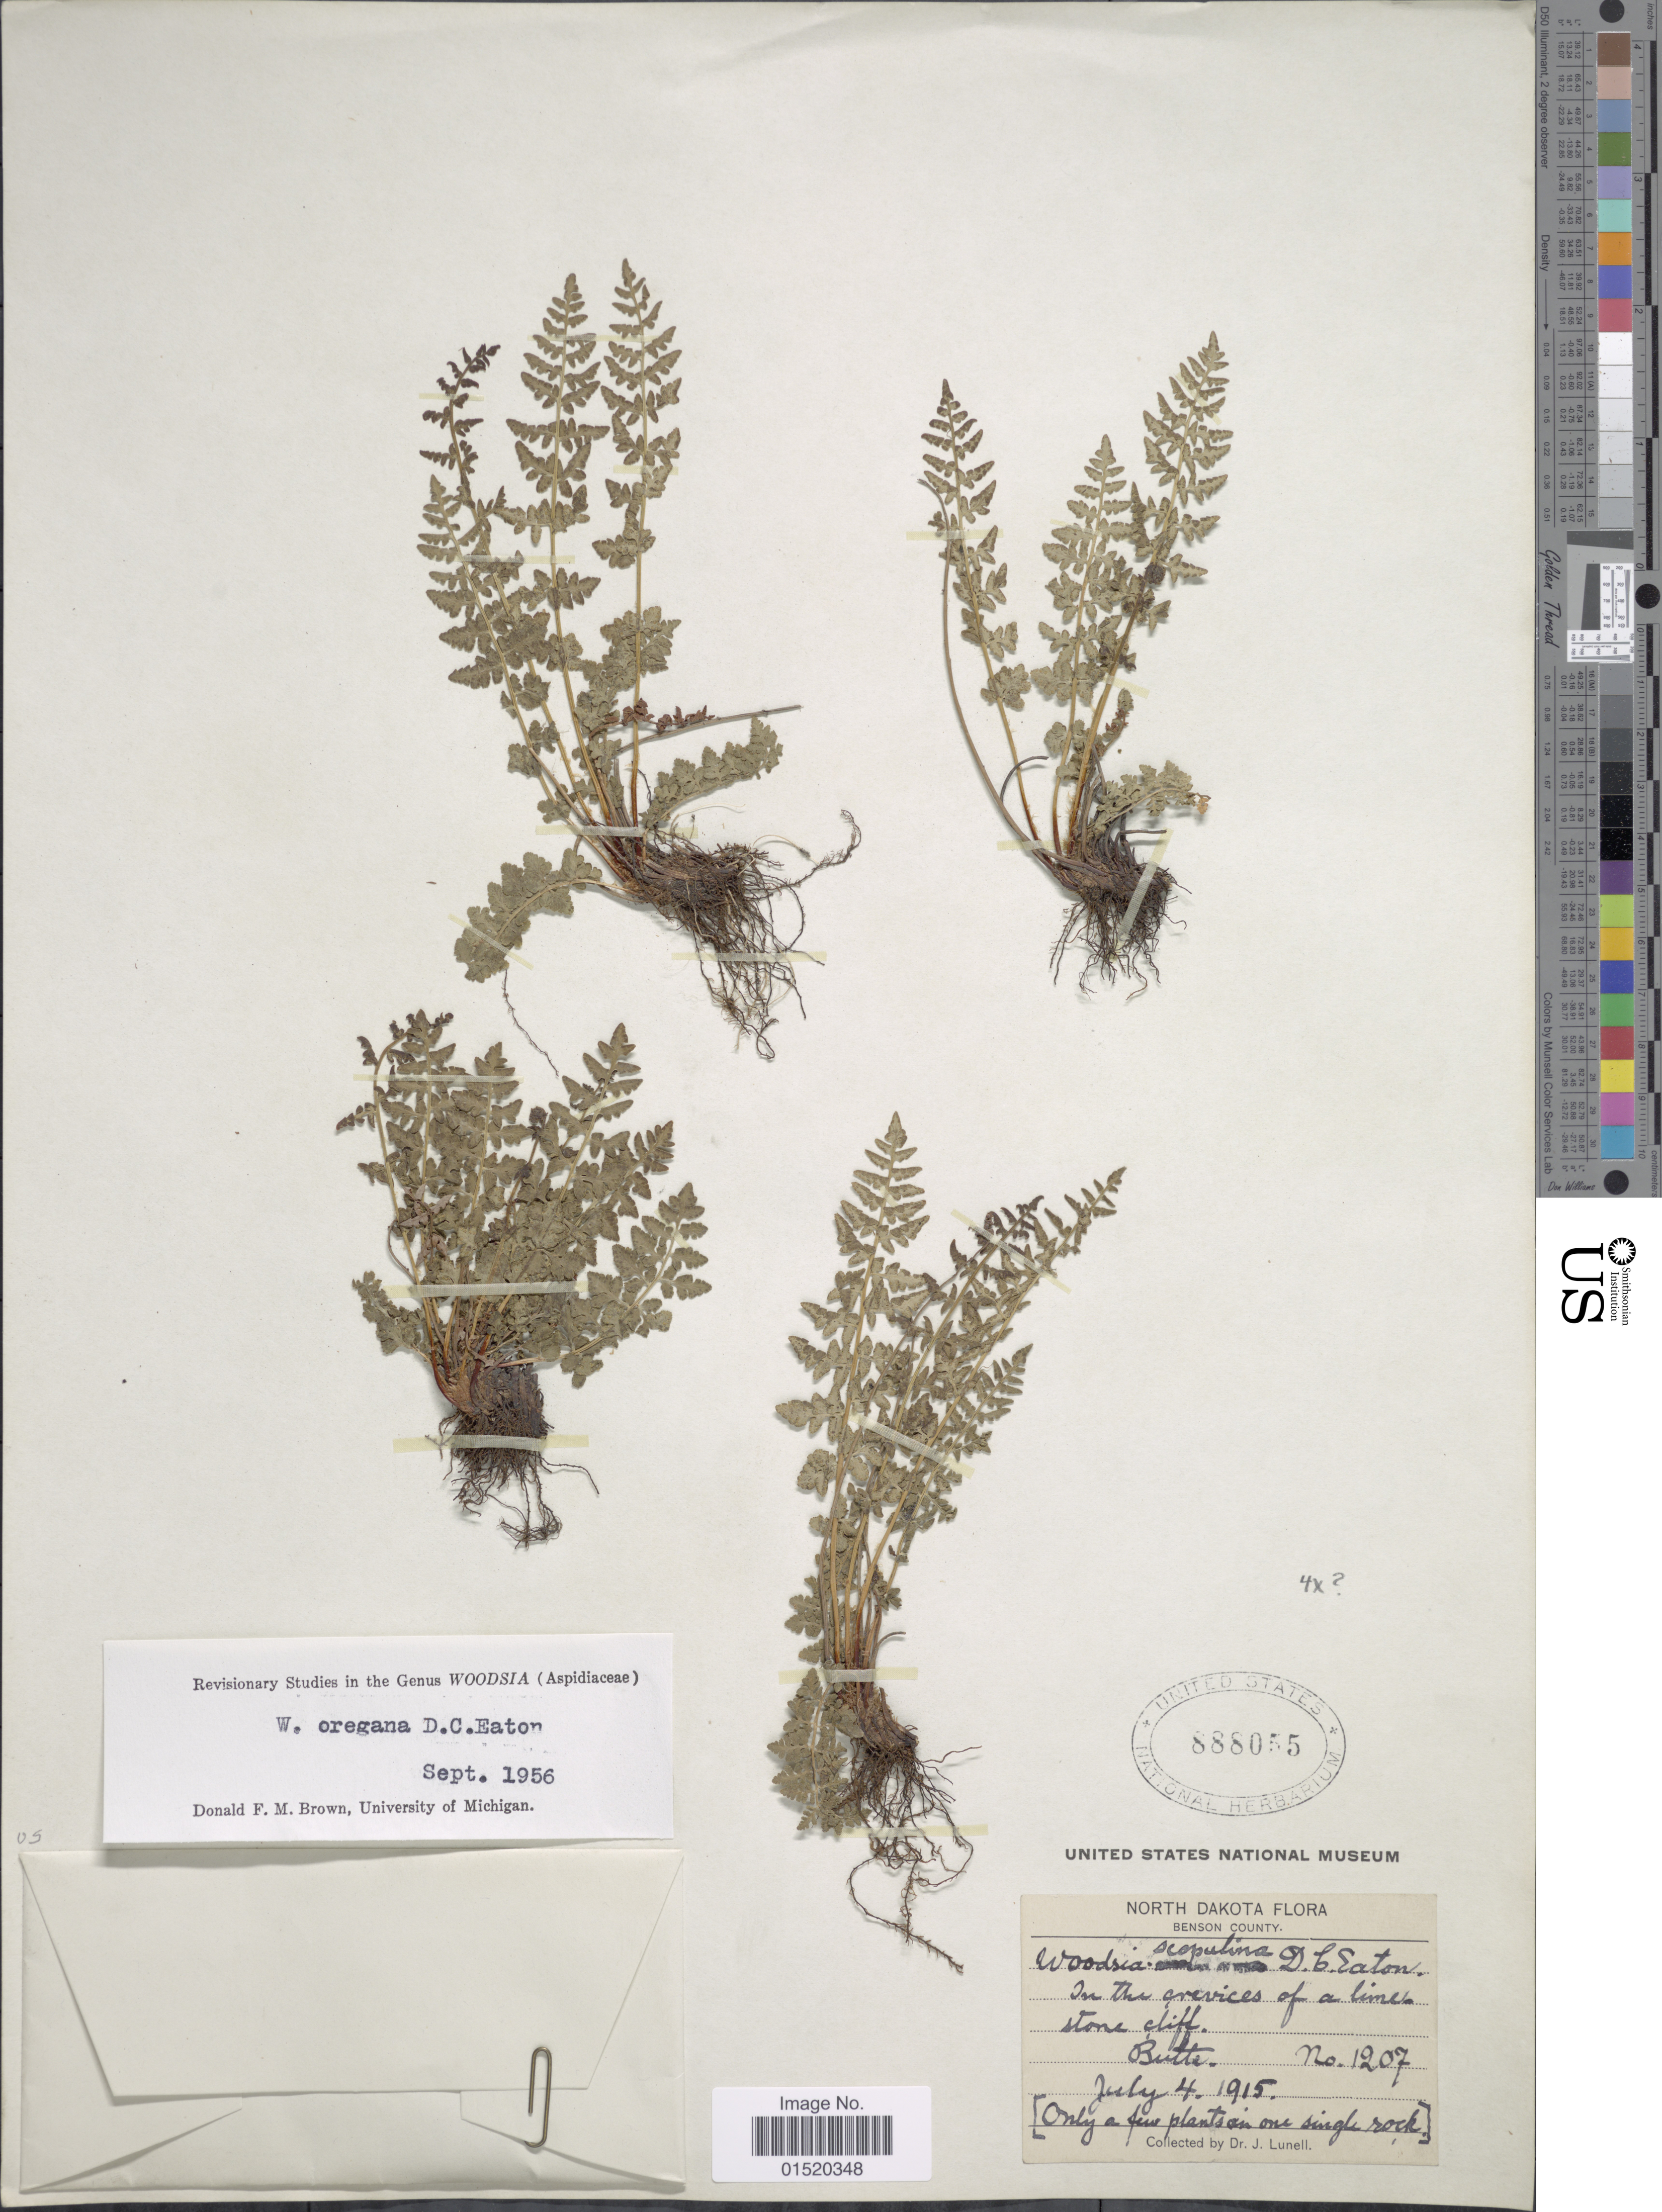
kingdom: Plantae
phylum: Tracheophyta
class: Polypodiopsida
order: Polypodiales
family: Woodsiaceae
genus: Woodsia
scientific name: Woodsia oregana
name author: D.C. Eaton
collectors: J. Lunell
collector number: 1207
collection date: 1915-07-04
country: United States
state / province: North Dakota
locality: Benson County, In the crevices of a limestone cliff Butte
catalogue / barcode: US 888055